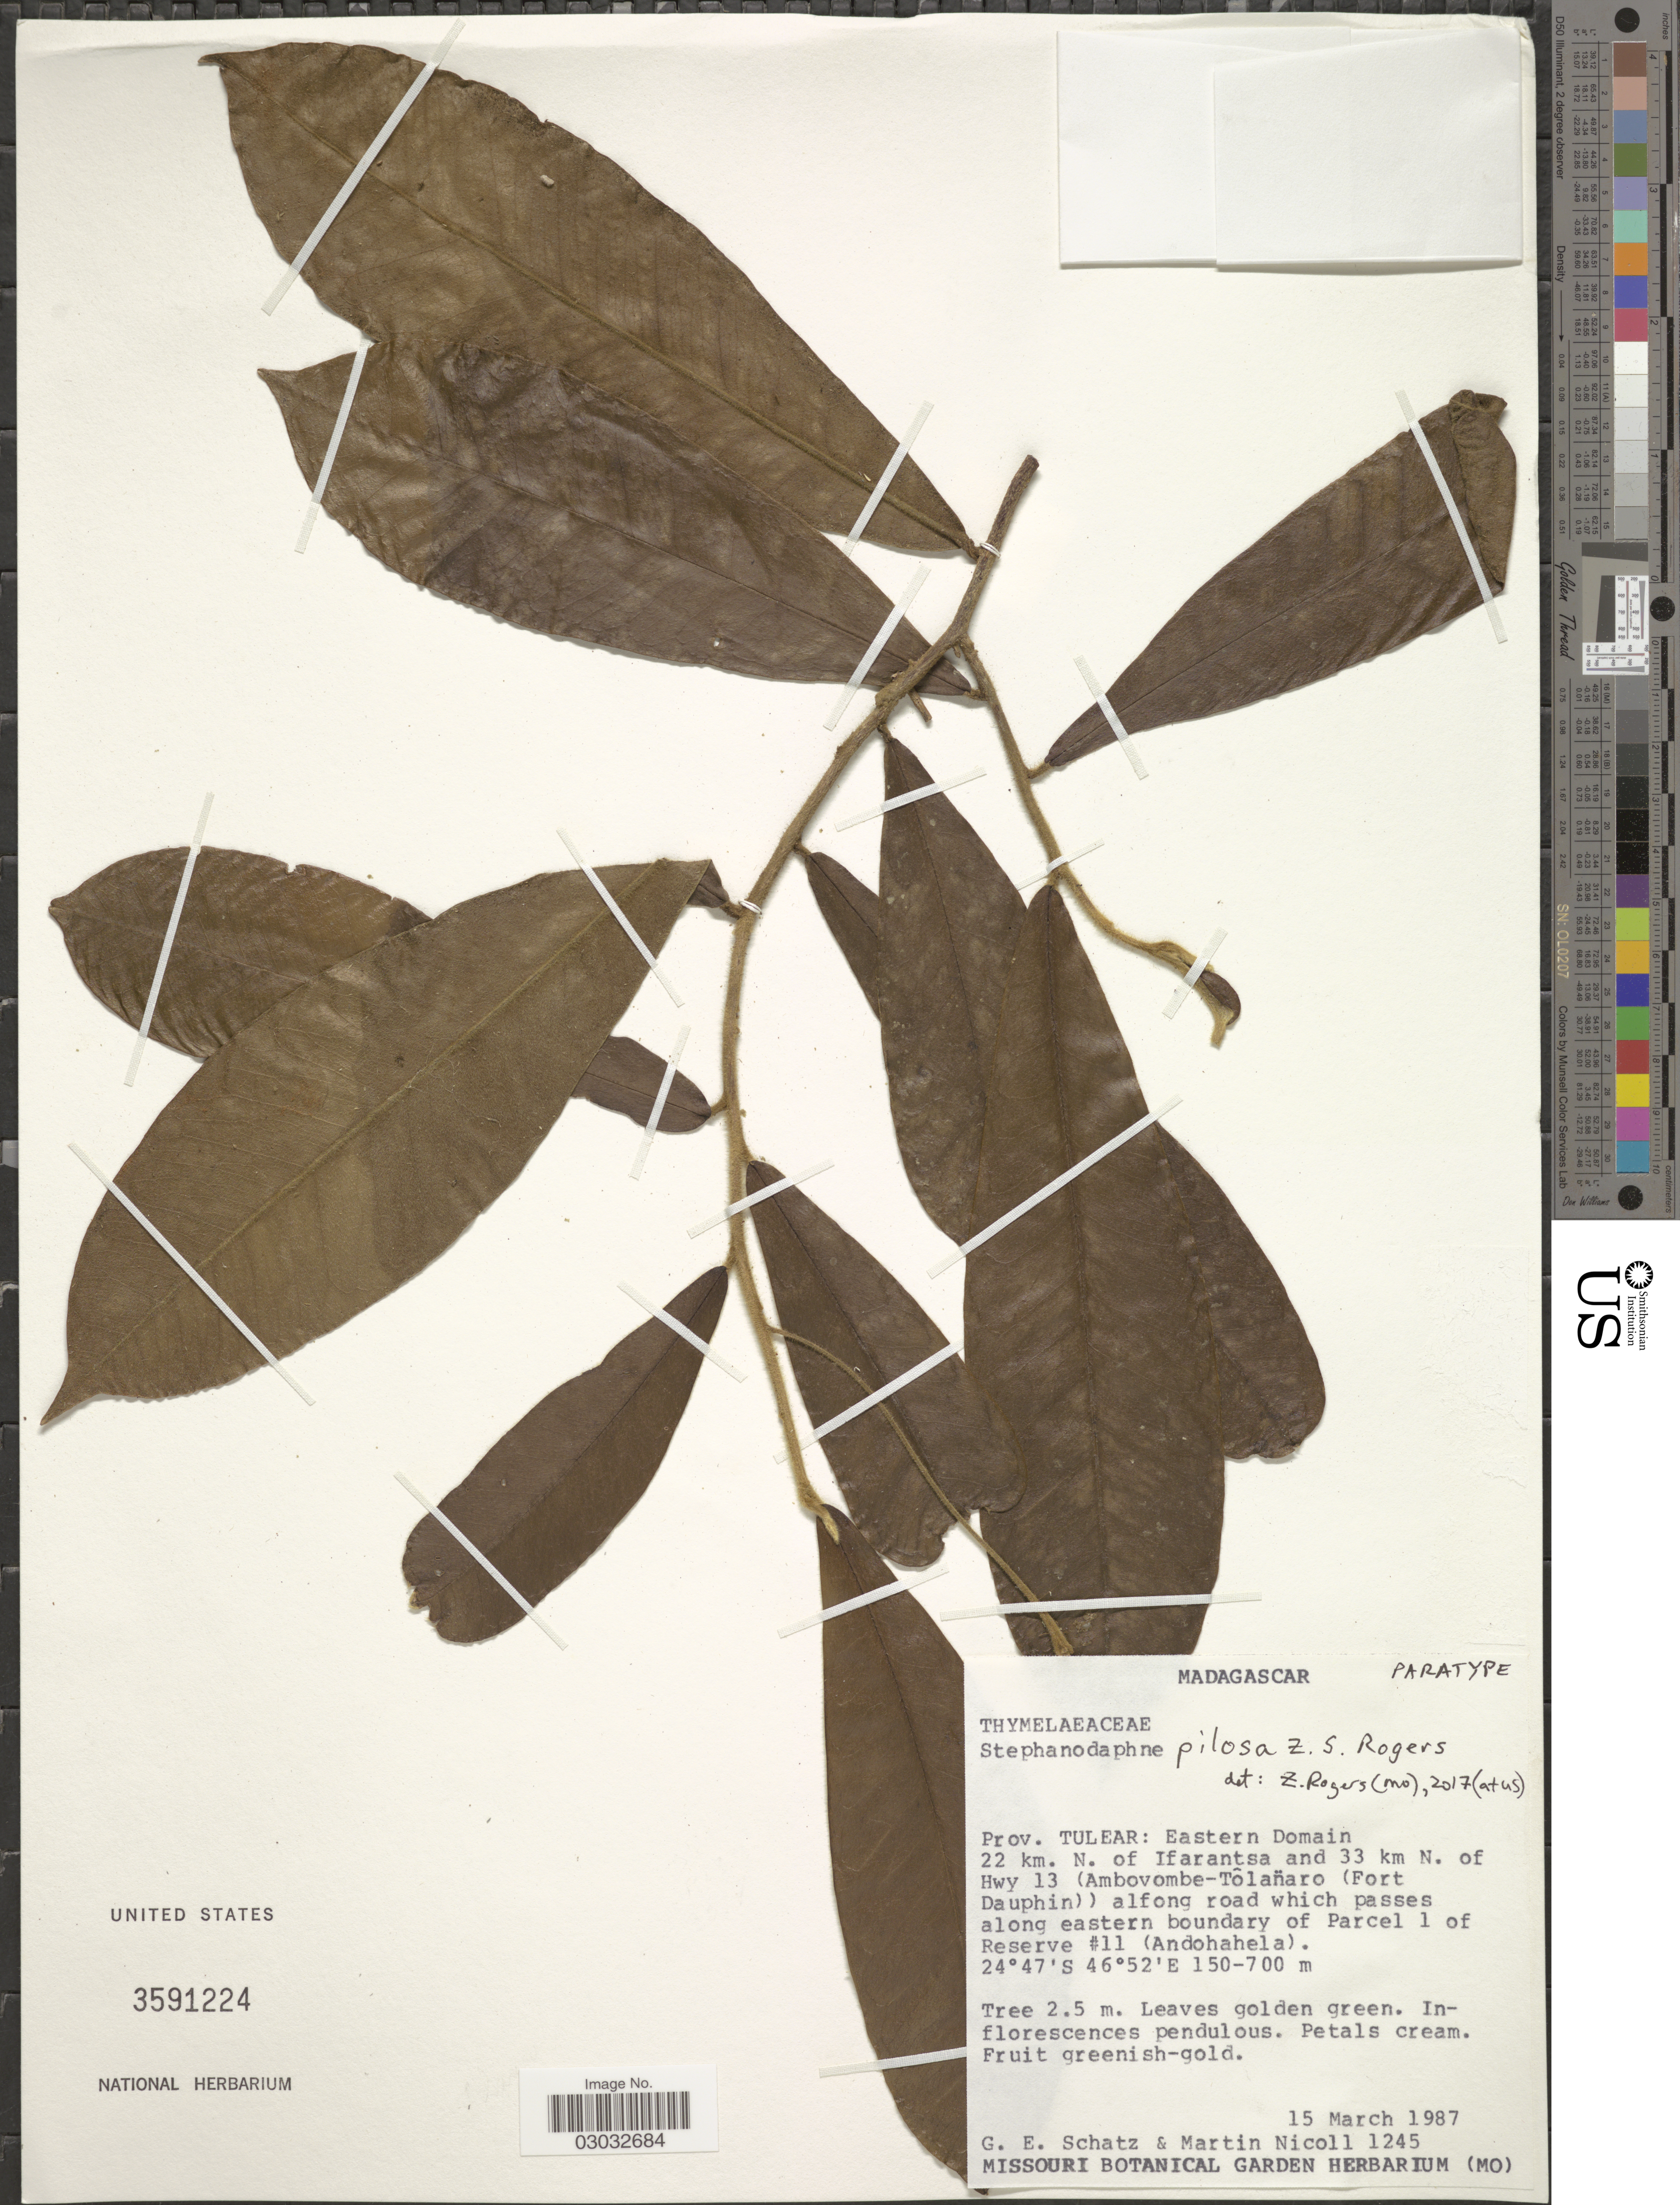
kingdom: Plantae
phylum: Tracheophyta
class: Magnoliopsida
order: Malvales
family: Thymelaeaceae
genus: Stephanodaphne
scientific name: Stephanodaphne pilosa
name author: Z.S. Rogers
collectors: G. Schatz & M. Nicoll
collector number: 1245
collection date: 1987-03-15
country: Madagascar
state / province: Anosy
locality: Prov. Tulear: Eastern Domain 22 km. N. of Ifarantsa and 33 km N. of Hwy 13 (Ambovombe-Tôlanaro (Fort Dauphin) alfong road which passes along eastern boundary of Parcel 1 of Reserve #11 (Andohahela).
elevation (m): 150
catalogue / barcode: US 3591224